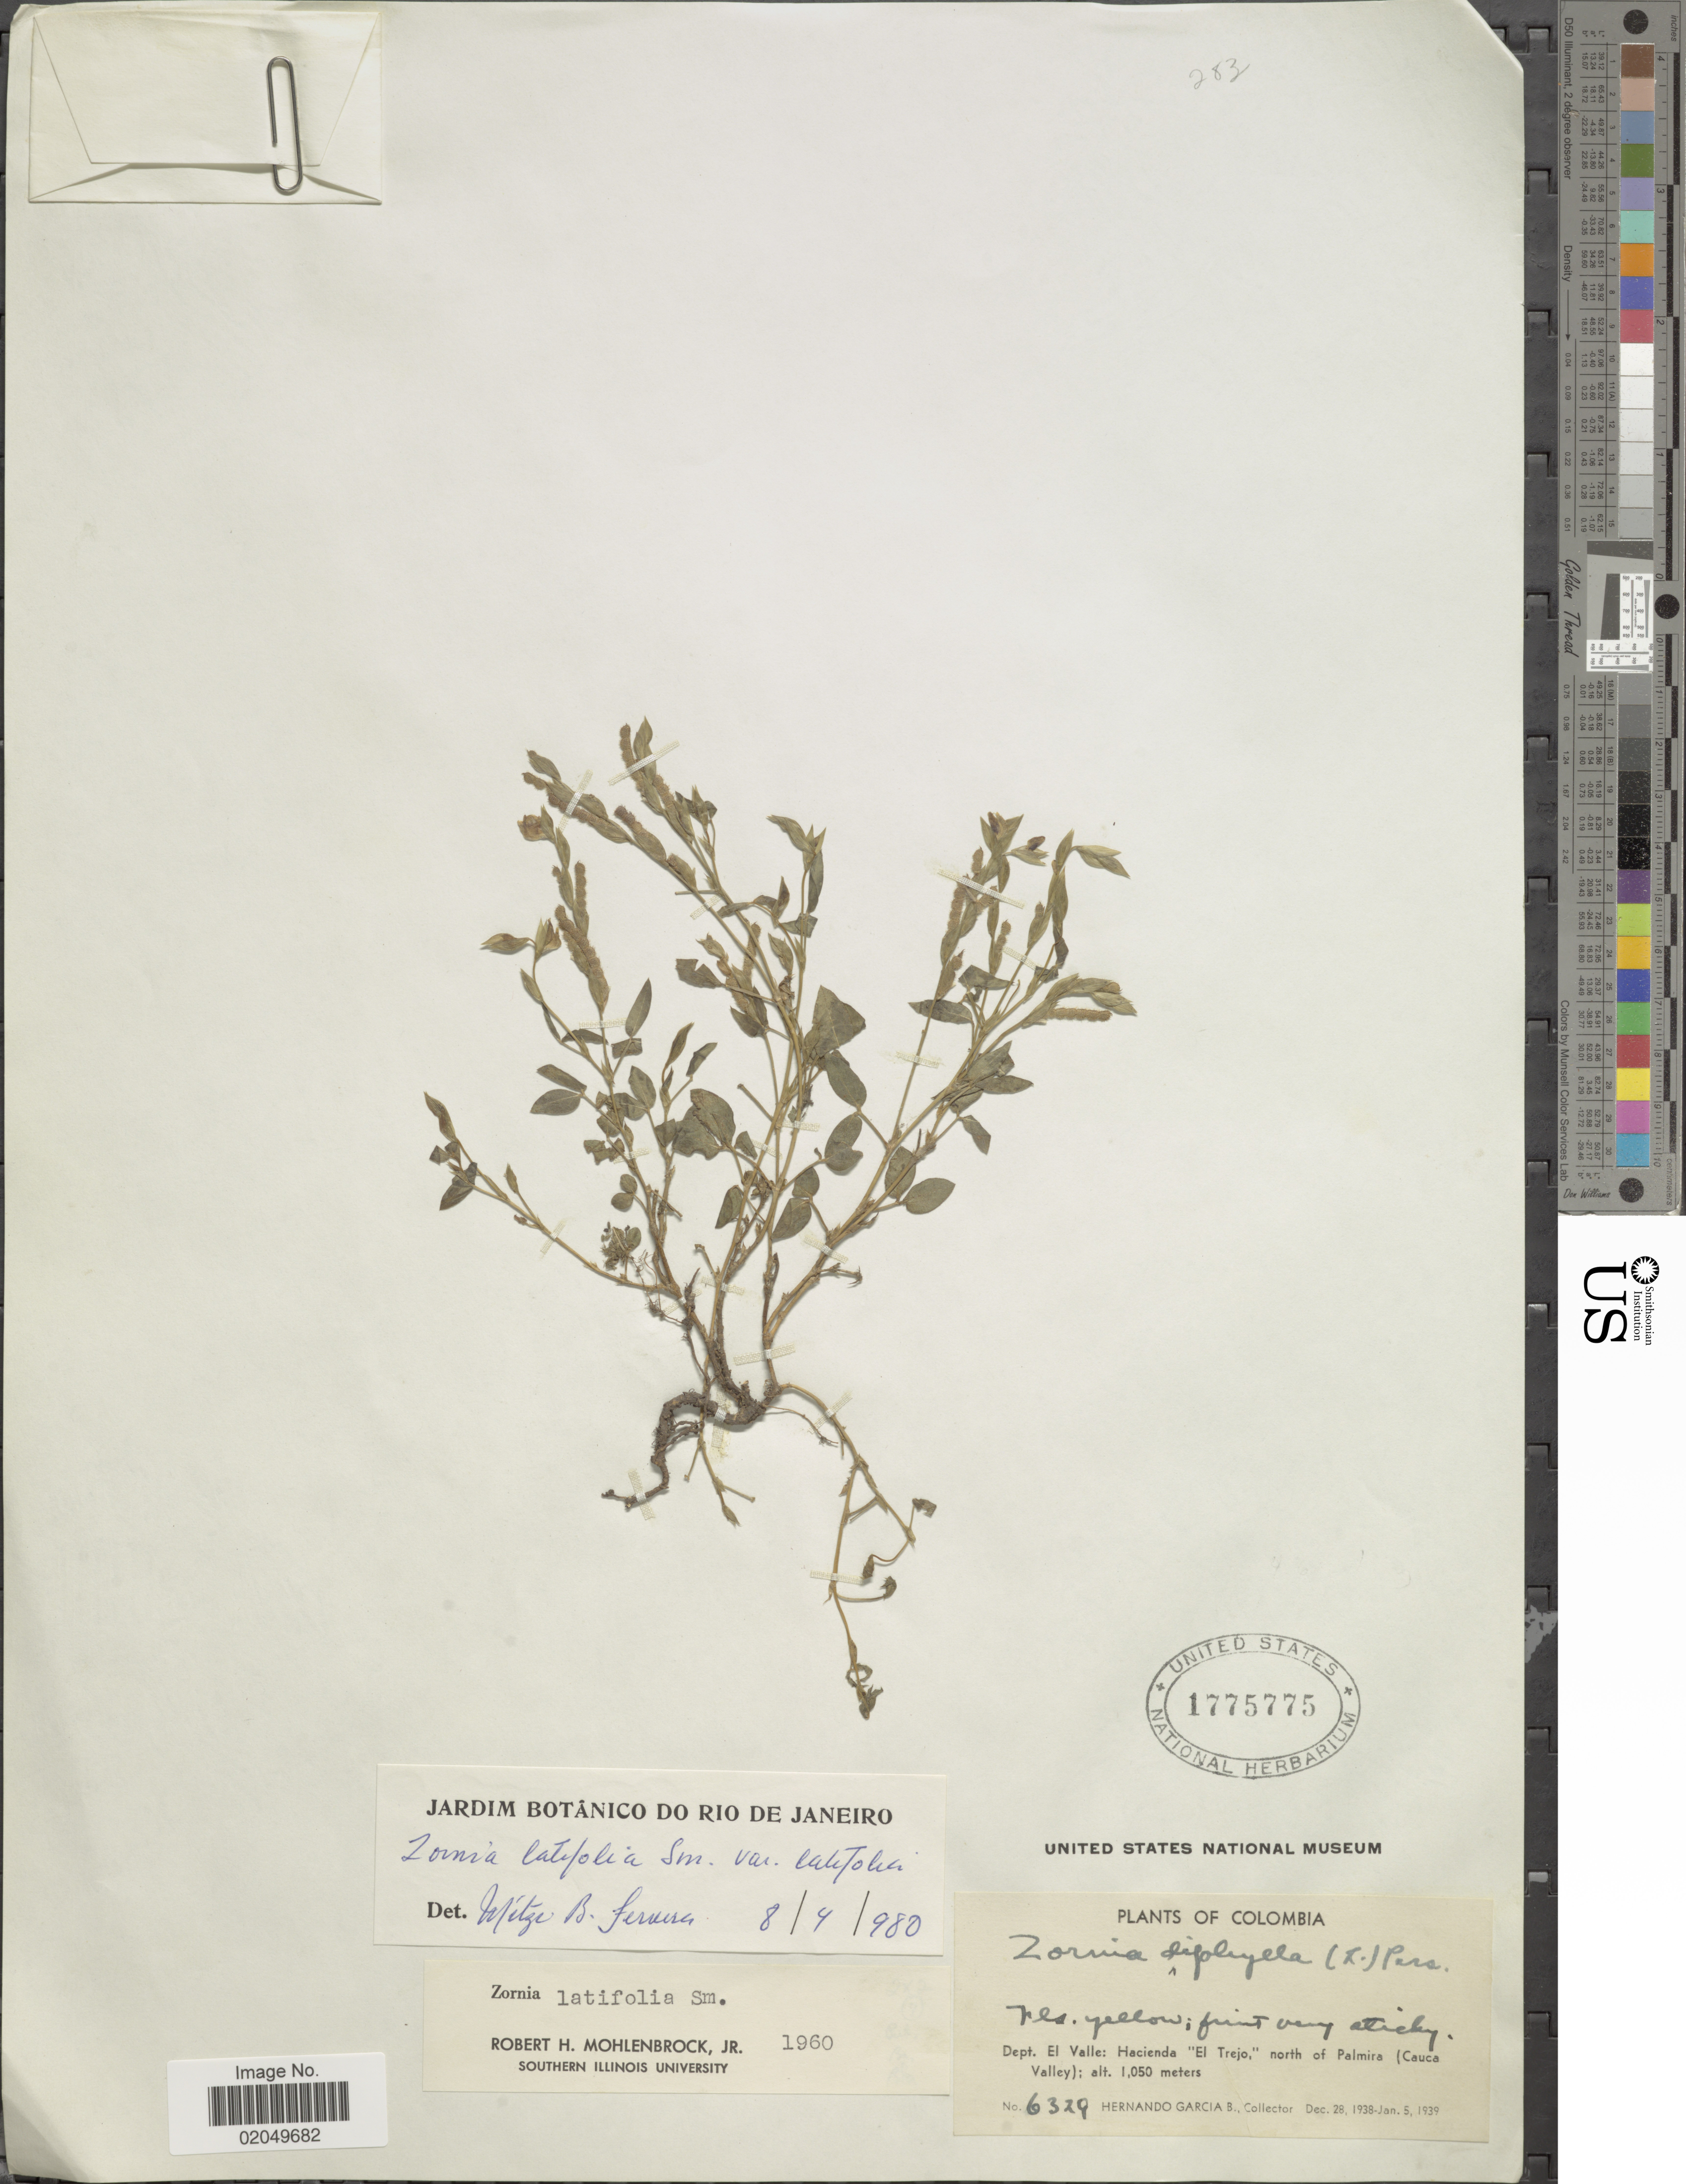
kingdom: Plantae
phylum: Tracheophyta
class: Magnoliopsida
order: Fabales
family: Fabaceae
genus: Zornia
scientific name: Zornia latifolia var. latifolia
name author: Sm.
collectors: H. García Barriga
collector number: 6329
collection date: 1938-12-28/1939-01-05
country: Colombia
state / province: Valle del Cauca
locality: Dept. El Valle: Hacienda "El Trejo", north of Palmira (Cauca Valley)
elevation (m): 1050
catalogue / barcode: US 1775775